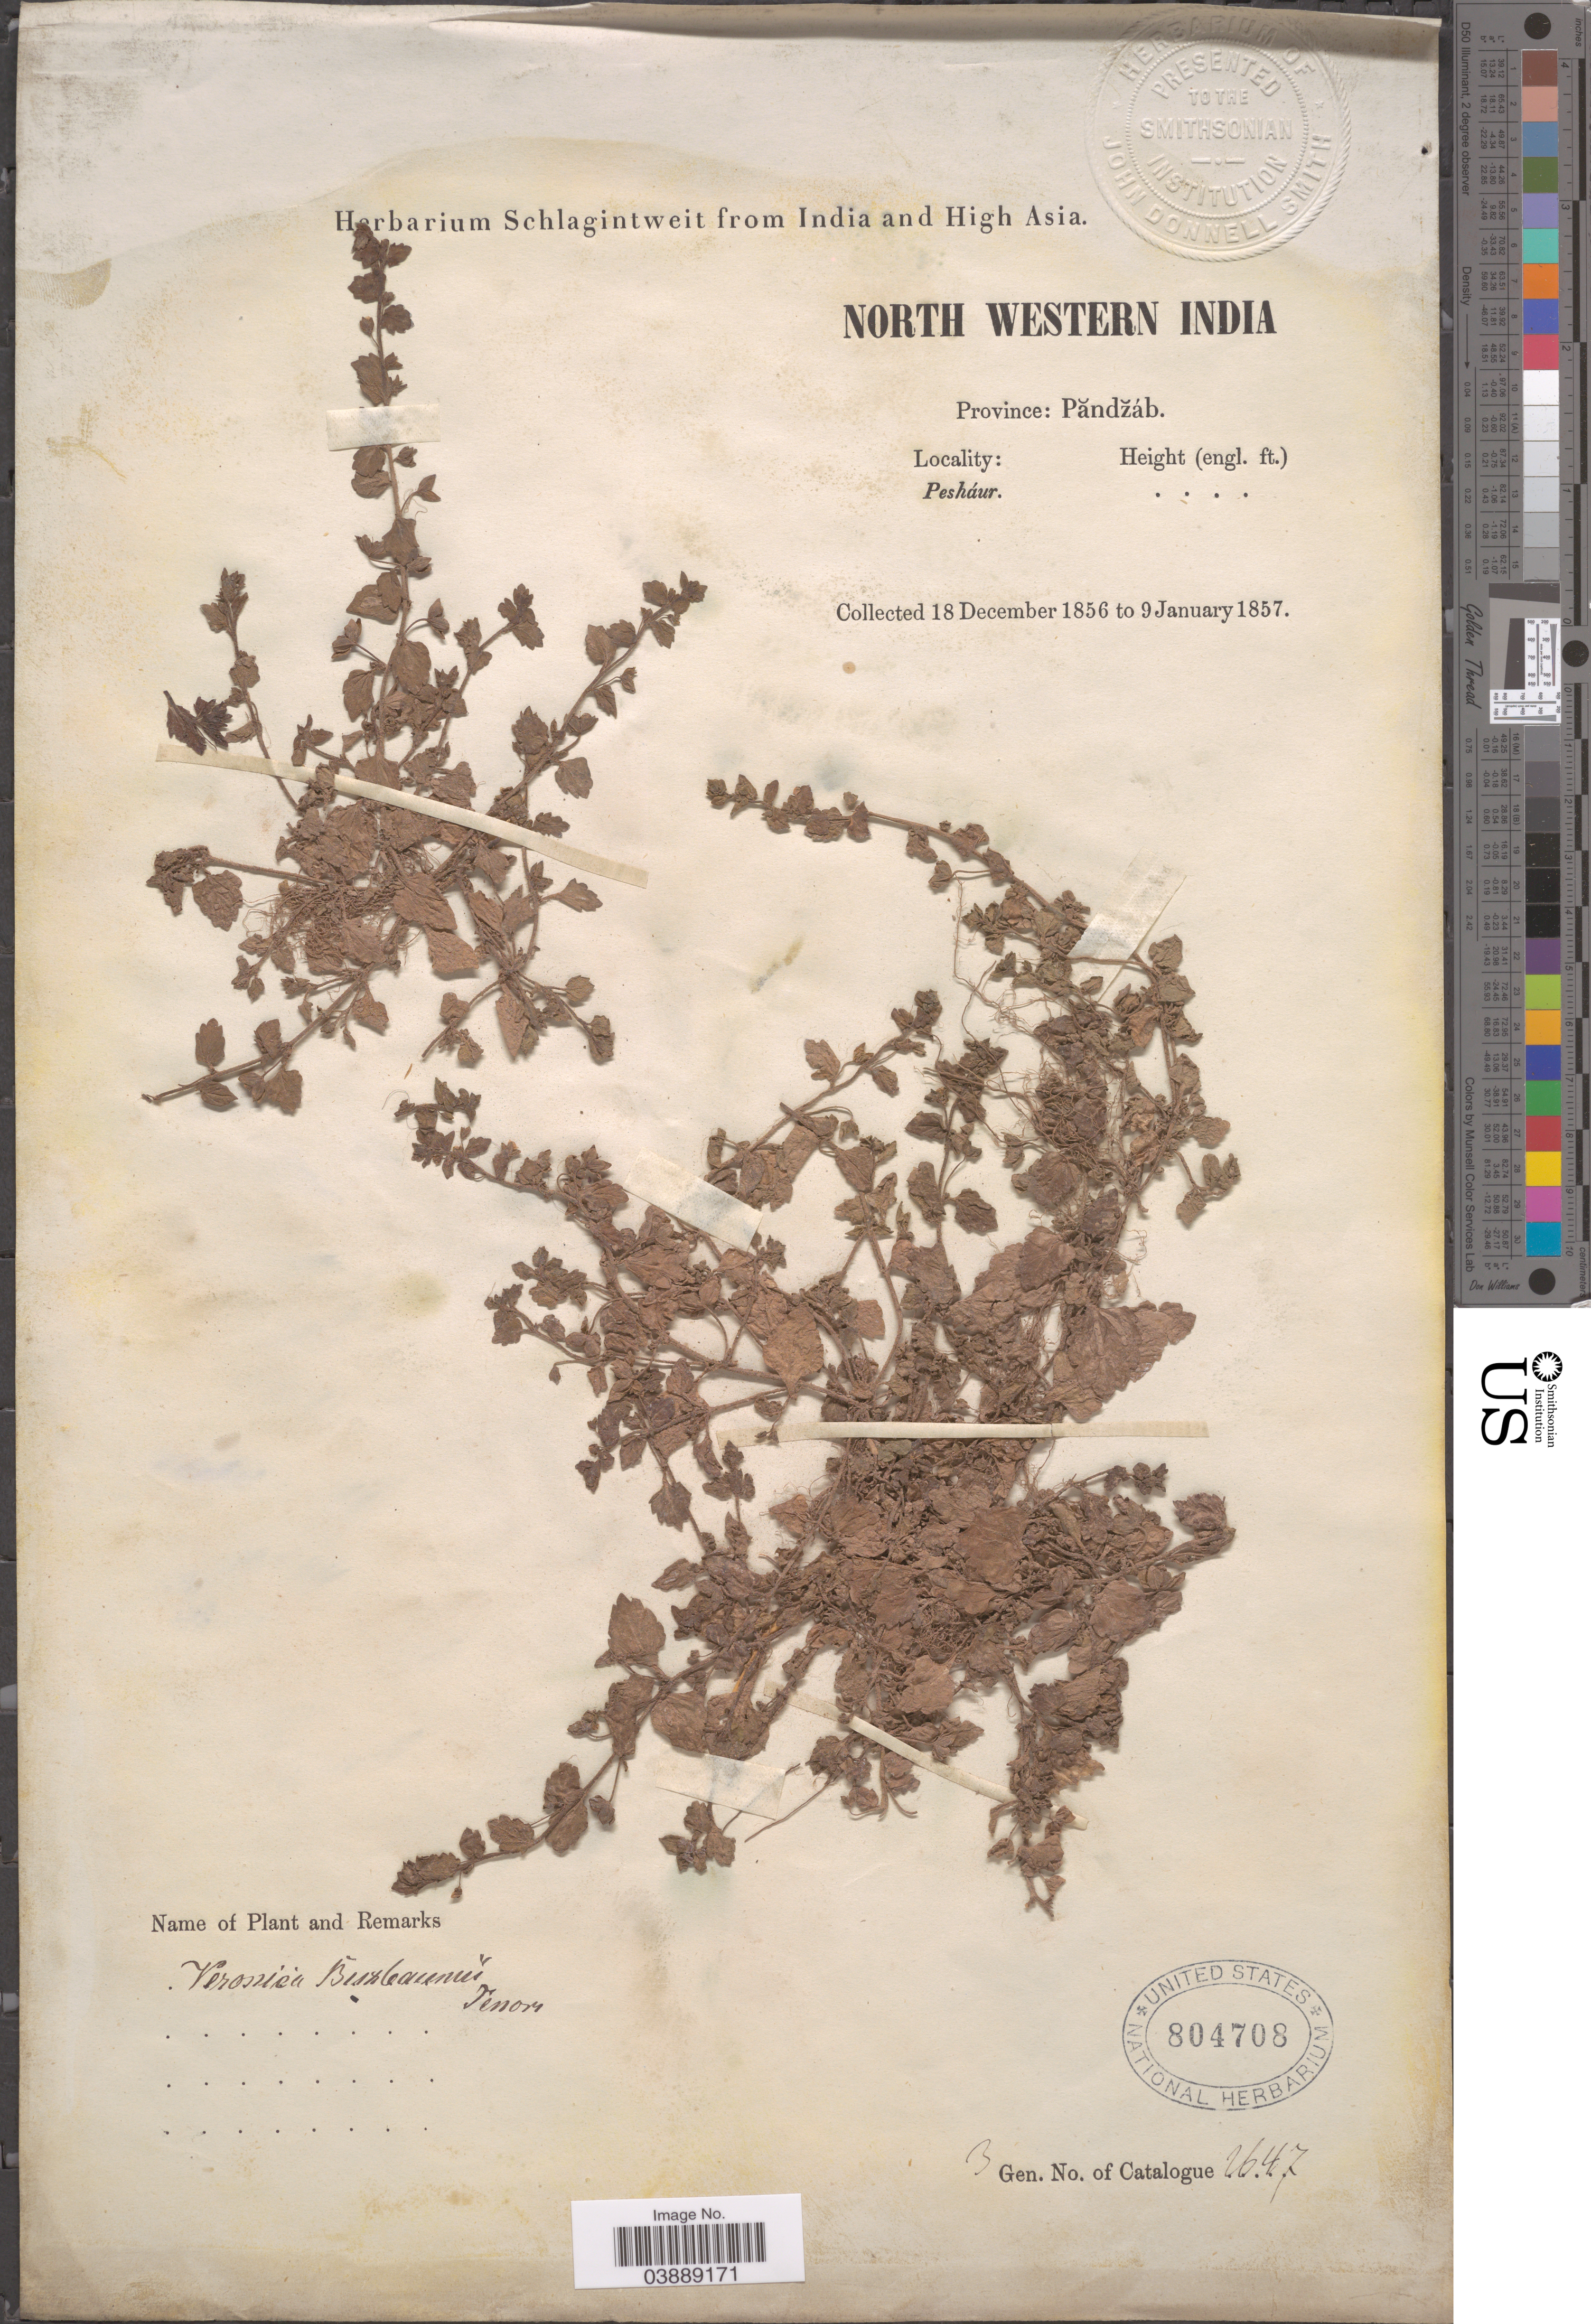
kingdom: Plantae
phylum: Tracheophyta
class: Magnoliopsida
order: Lamiales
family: Plantaginaceae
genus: Veronica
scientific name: Veronica buxbaumii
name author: Ten.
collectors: ex herb. Schlagintweit from India and High Asia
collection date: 1856-12-18/1857-01-09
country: India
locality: North Western India. Province: Pandzáb. Pesháur.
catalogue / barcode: US 804708